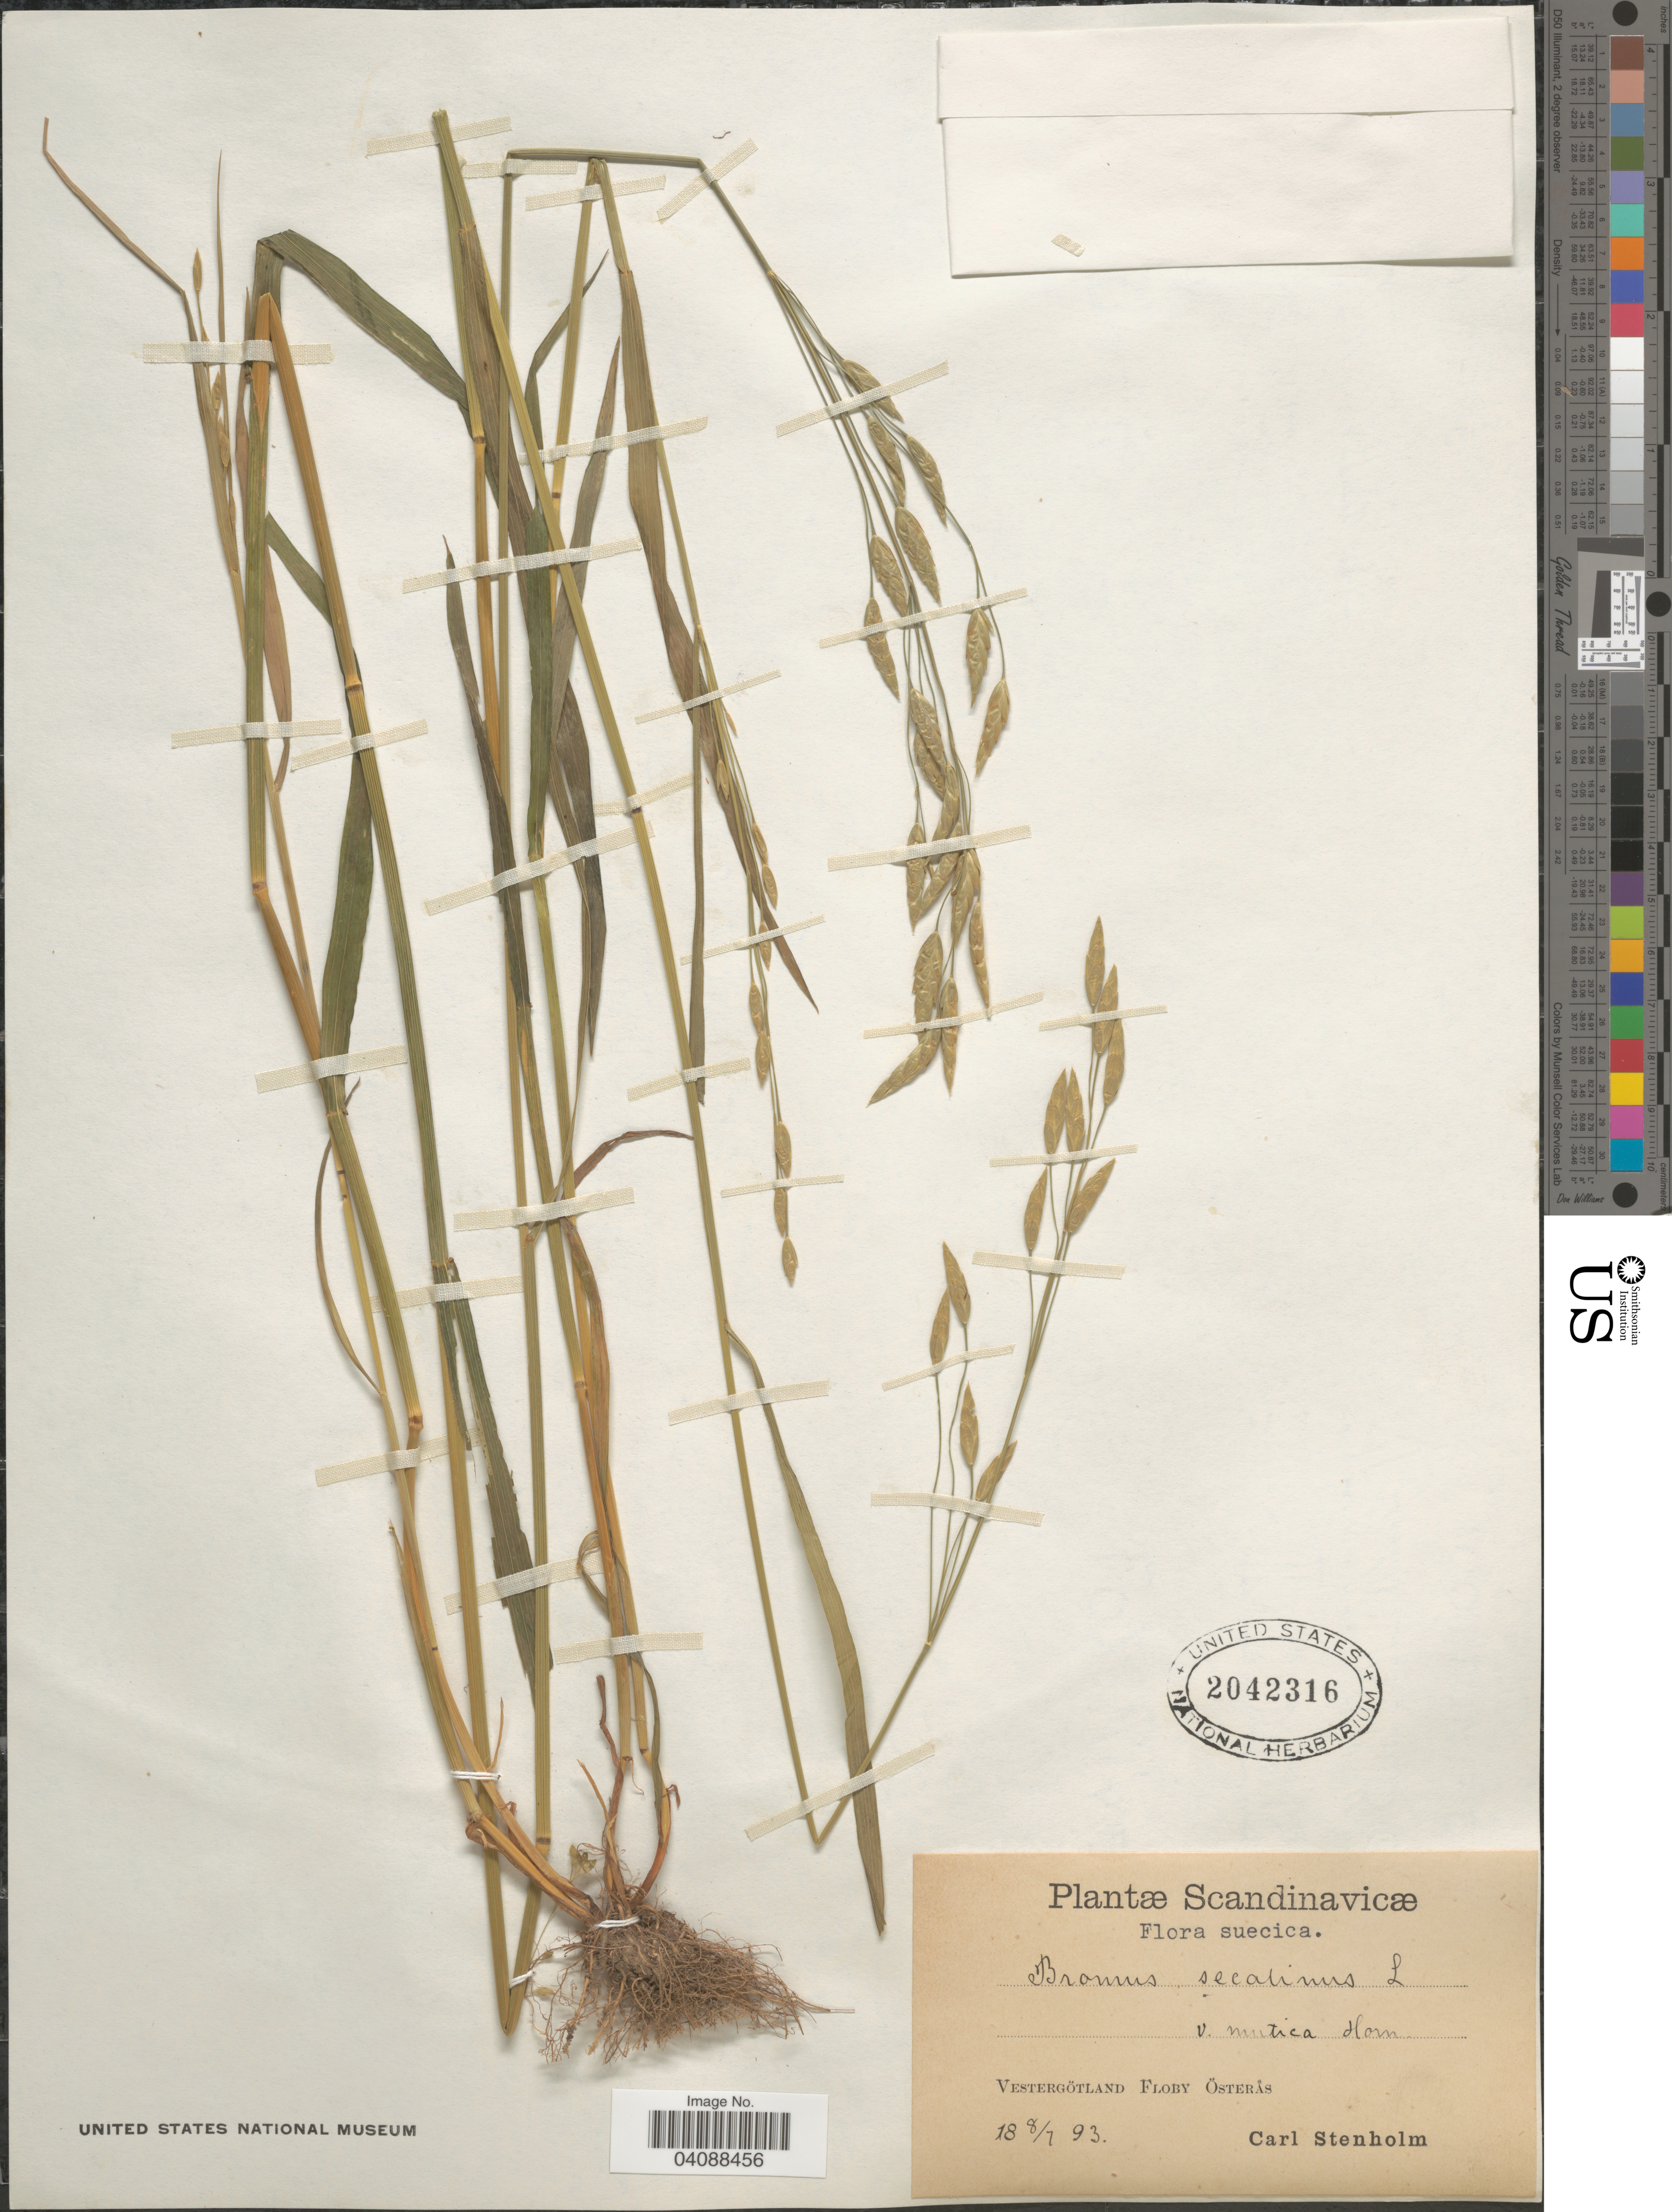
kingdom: Plantae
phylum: Tracheophyta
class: Liliopsida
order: Poales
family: Poaceae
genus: Bromus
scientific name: Bromus secalinus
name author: L.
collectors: C. Stenholm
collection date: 1893-07-08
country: Sweden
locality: Scandinavicæ. Suecica. Vestergötland Floby Österås.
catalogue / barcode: US 2042316